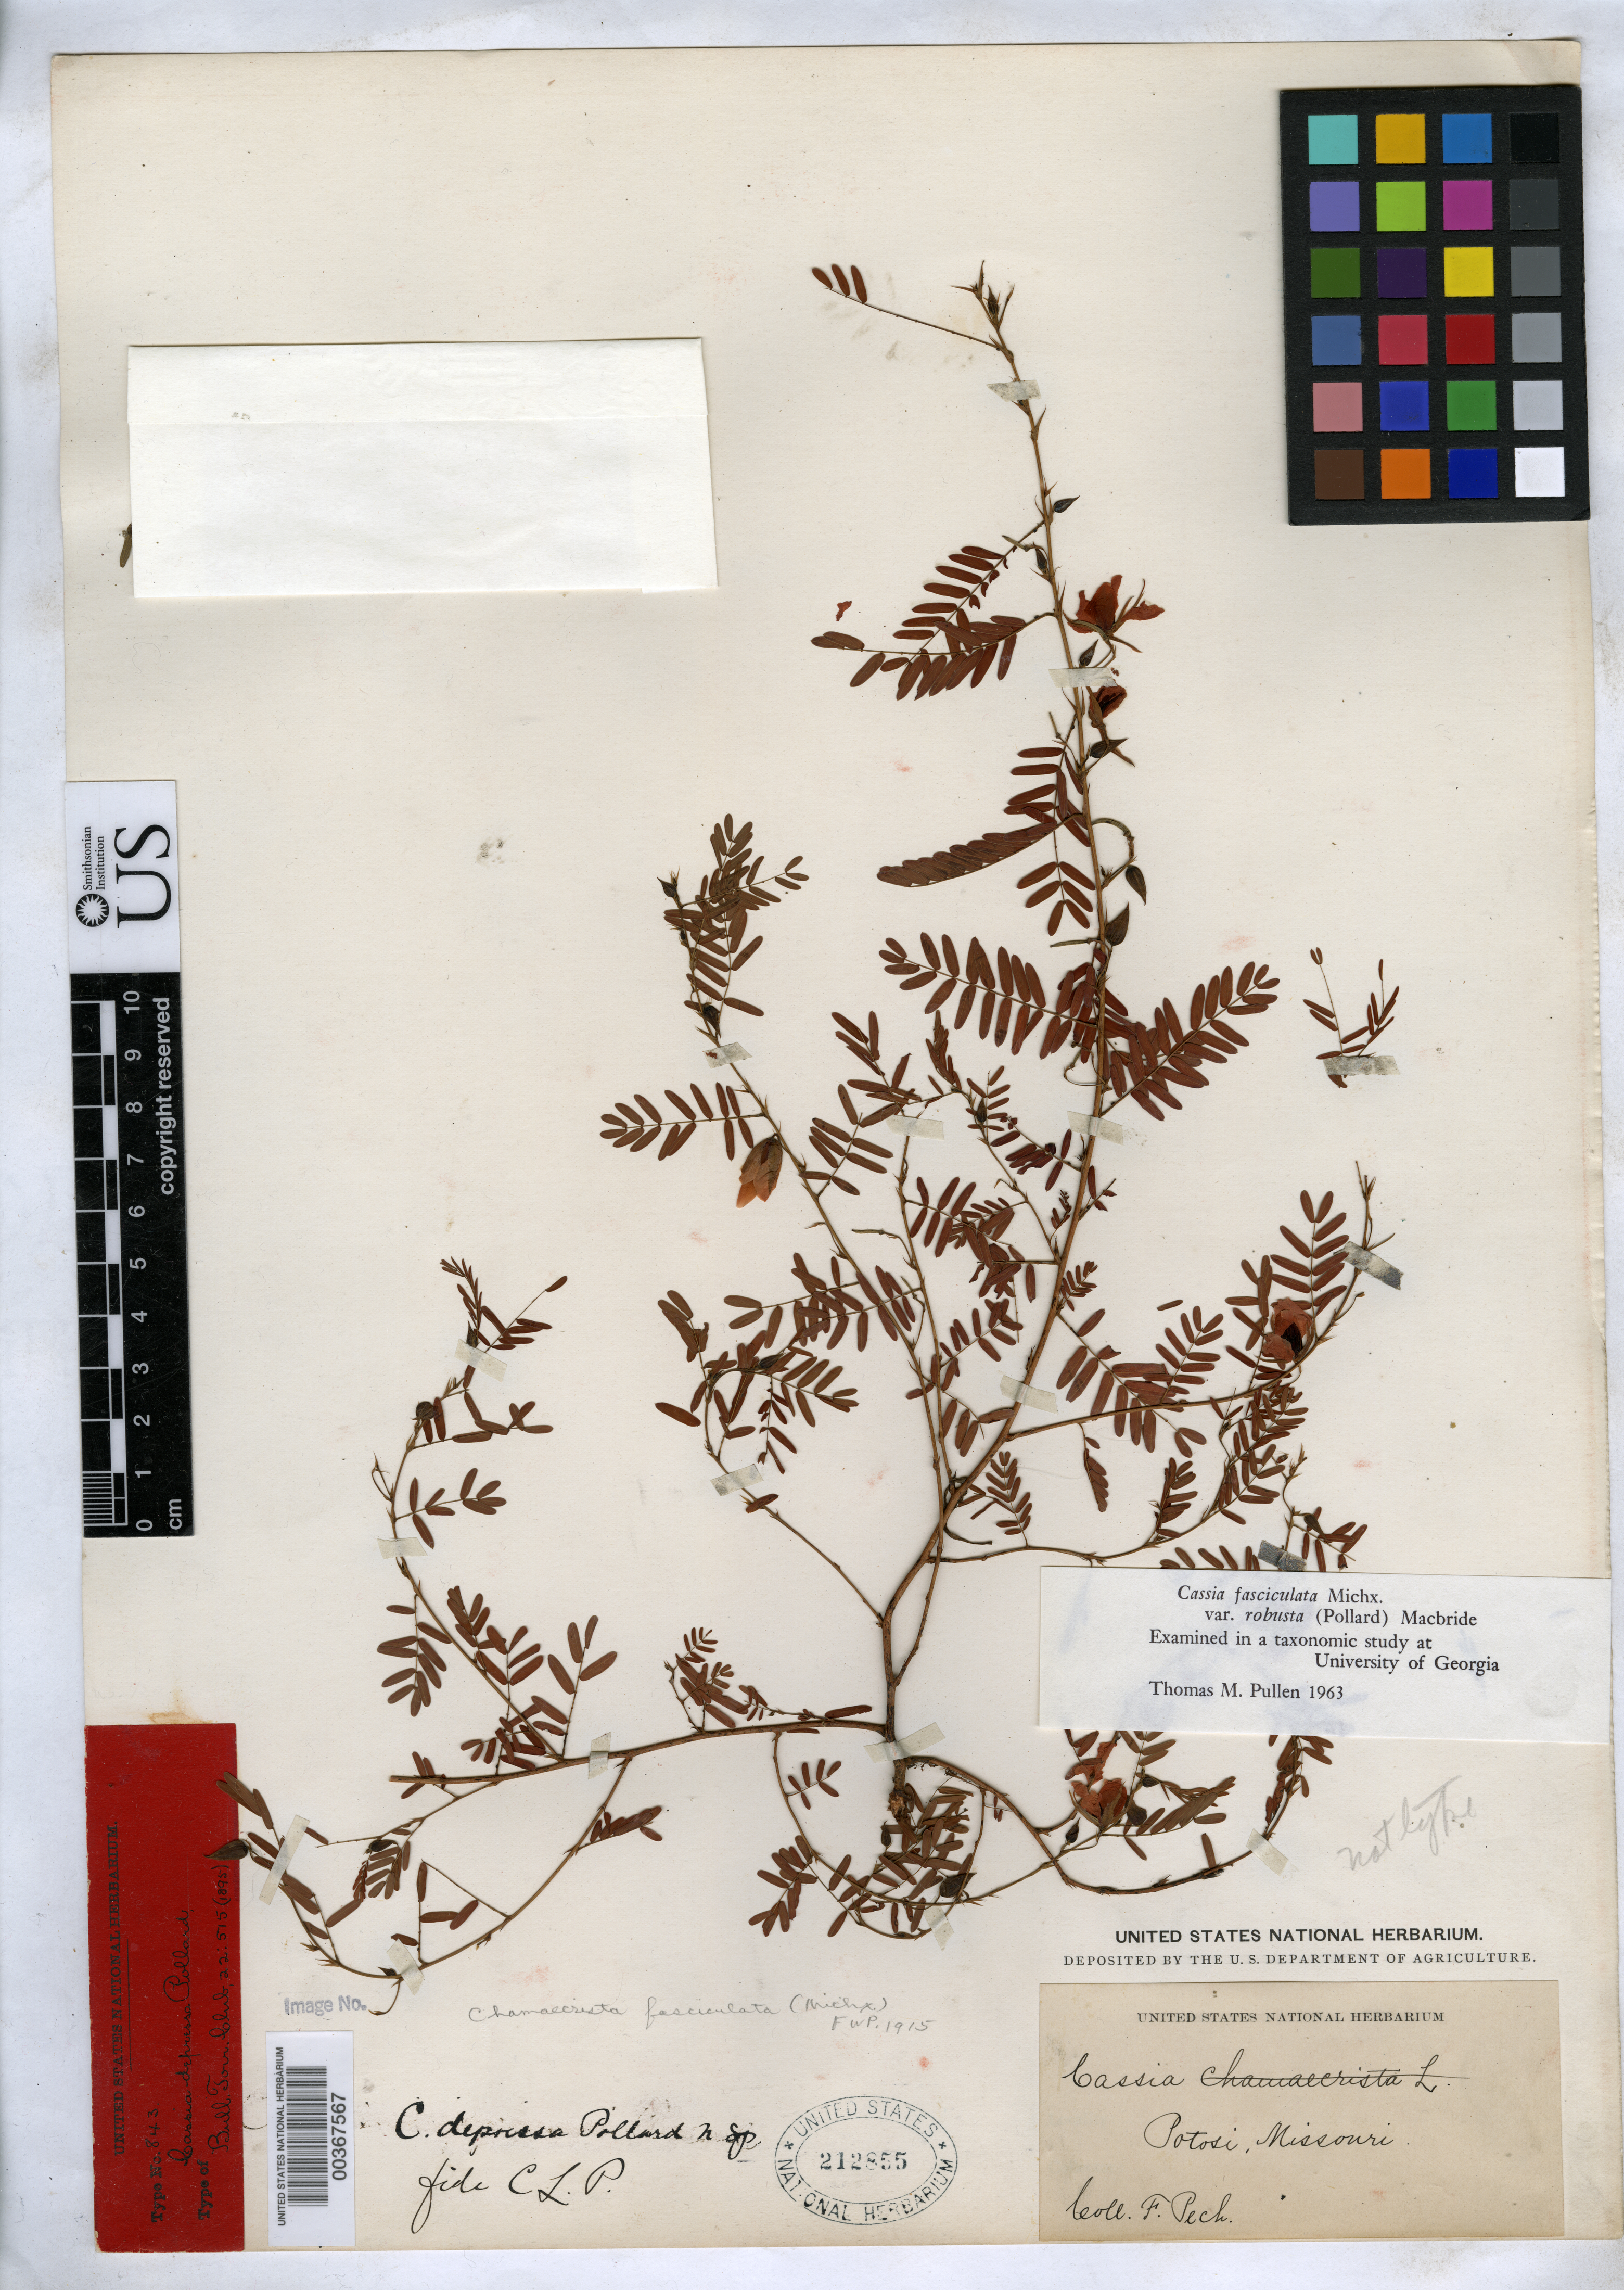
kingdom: Plantae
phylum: Tracheophyta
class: Magnoliopsida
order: Fabales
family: Fabaceae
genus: Cassia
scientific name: Cassia depressa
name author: Pollard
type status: Syntype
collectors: F. Peck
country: United States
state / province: Missouri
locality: Potosi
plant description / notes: Protologue (mis?) cites collector as "F. Pech."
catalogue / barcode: US 212855